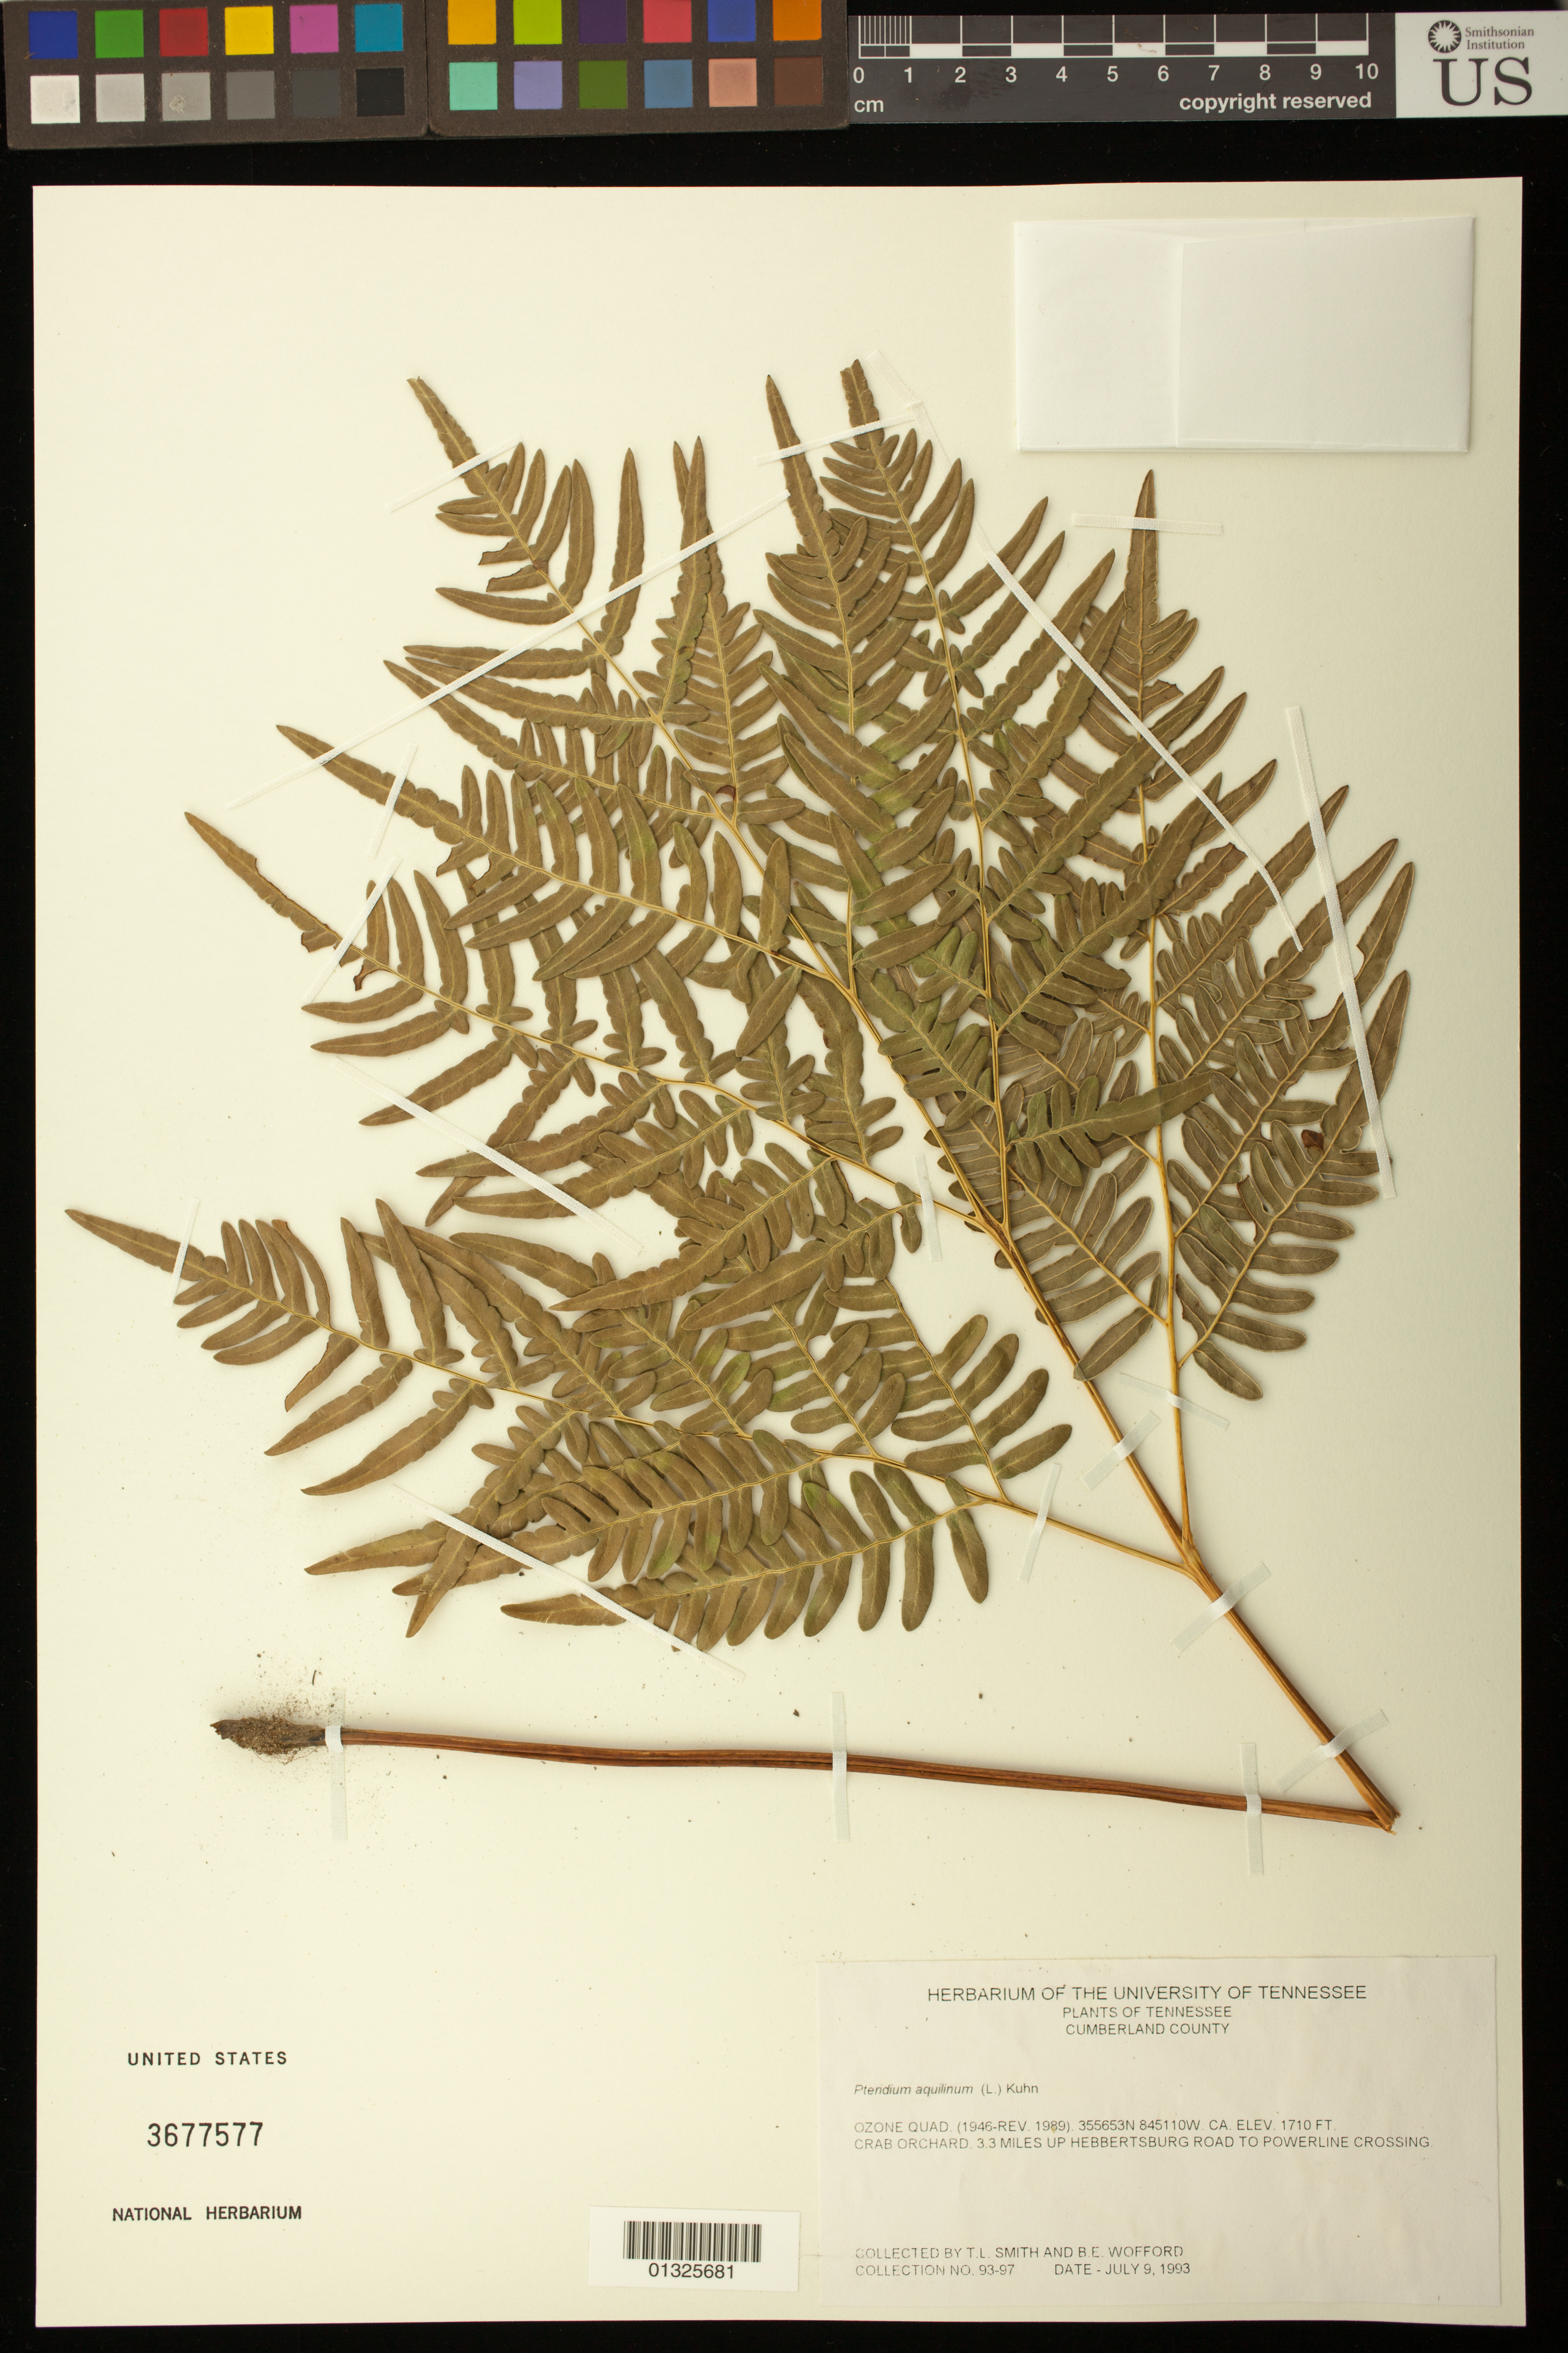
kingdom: Plantae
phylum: Tracheophyta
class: Polypodiopsida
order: Polypodiales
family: Dennstaedtiaceae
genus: Pteridium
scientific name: Pteridium aquilinum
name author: (L.) Kuhn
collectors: T. L. Smith & B. Wofford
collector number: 93-97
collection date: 1993-07-09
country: United States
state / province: Tennessee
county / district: Cumberland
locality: Ozone Quad. (1946-REV. 1989). Crab Orchard. 3.3 miles up Hebbertsburg Road to powerline crossing.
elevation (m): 521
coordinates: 355653N, 845110W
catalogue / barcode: US 3677577